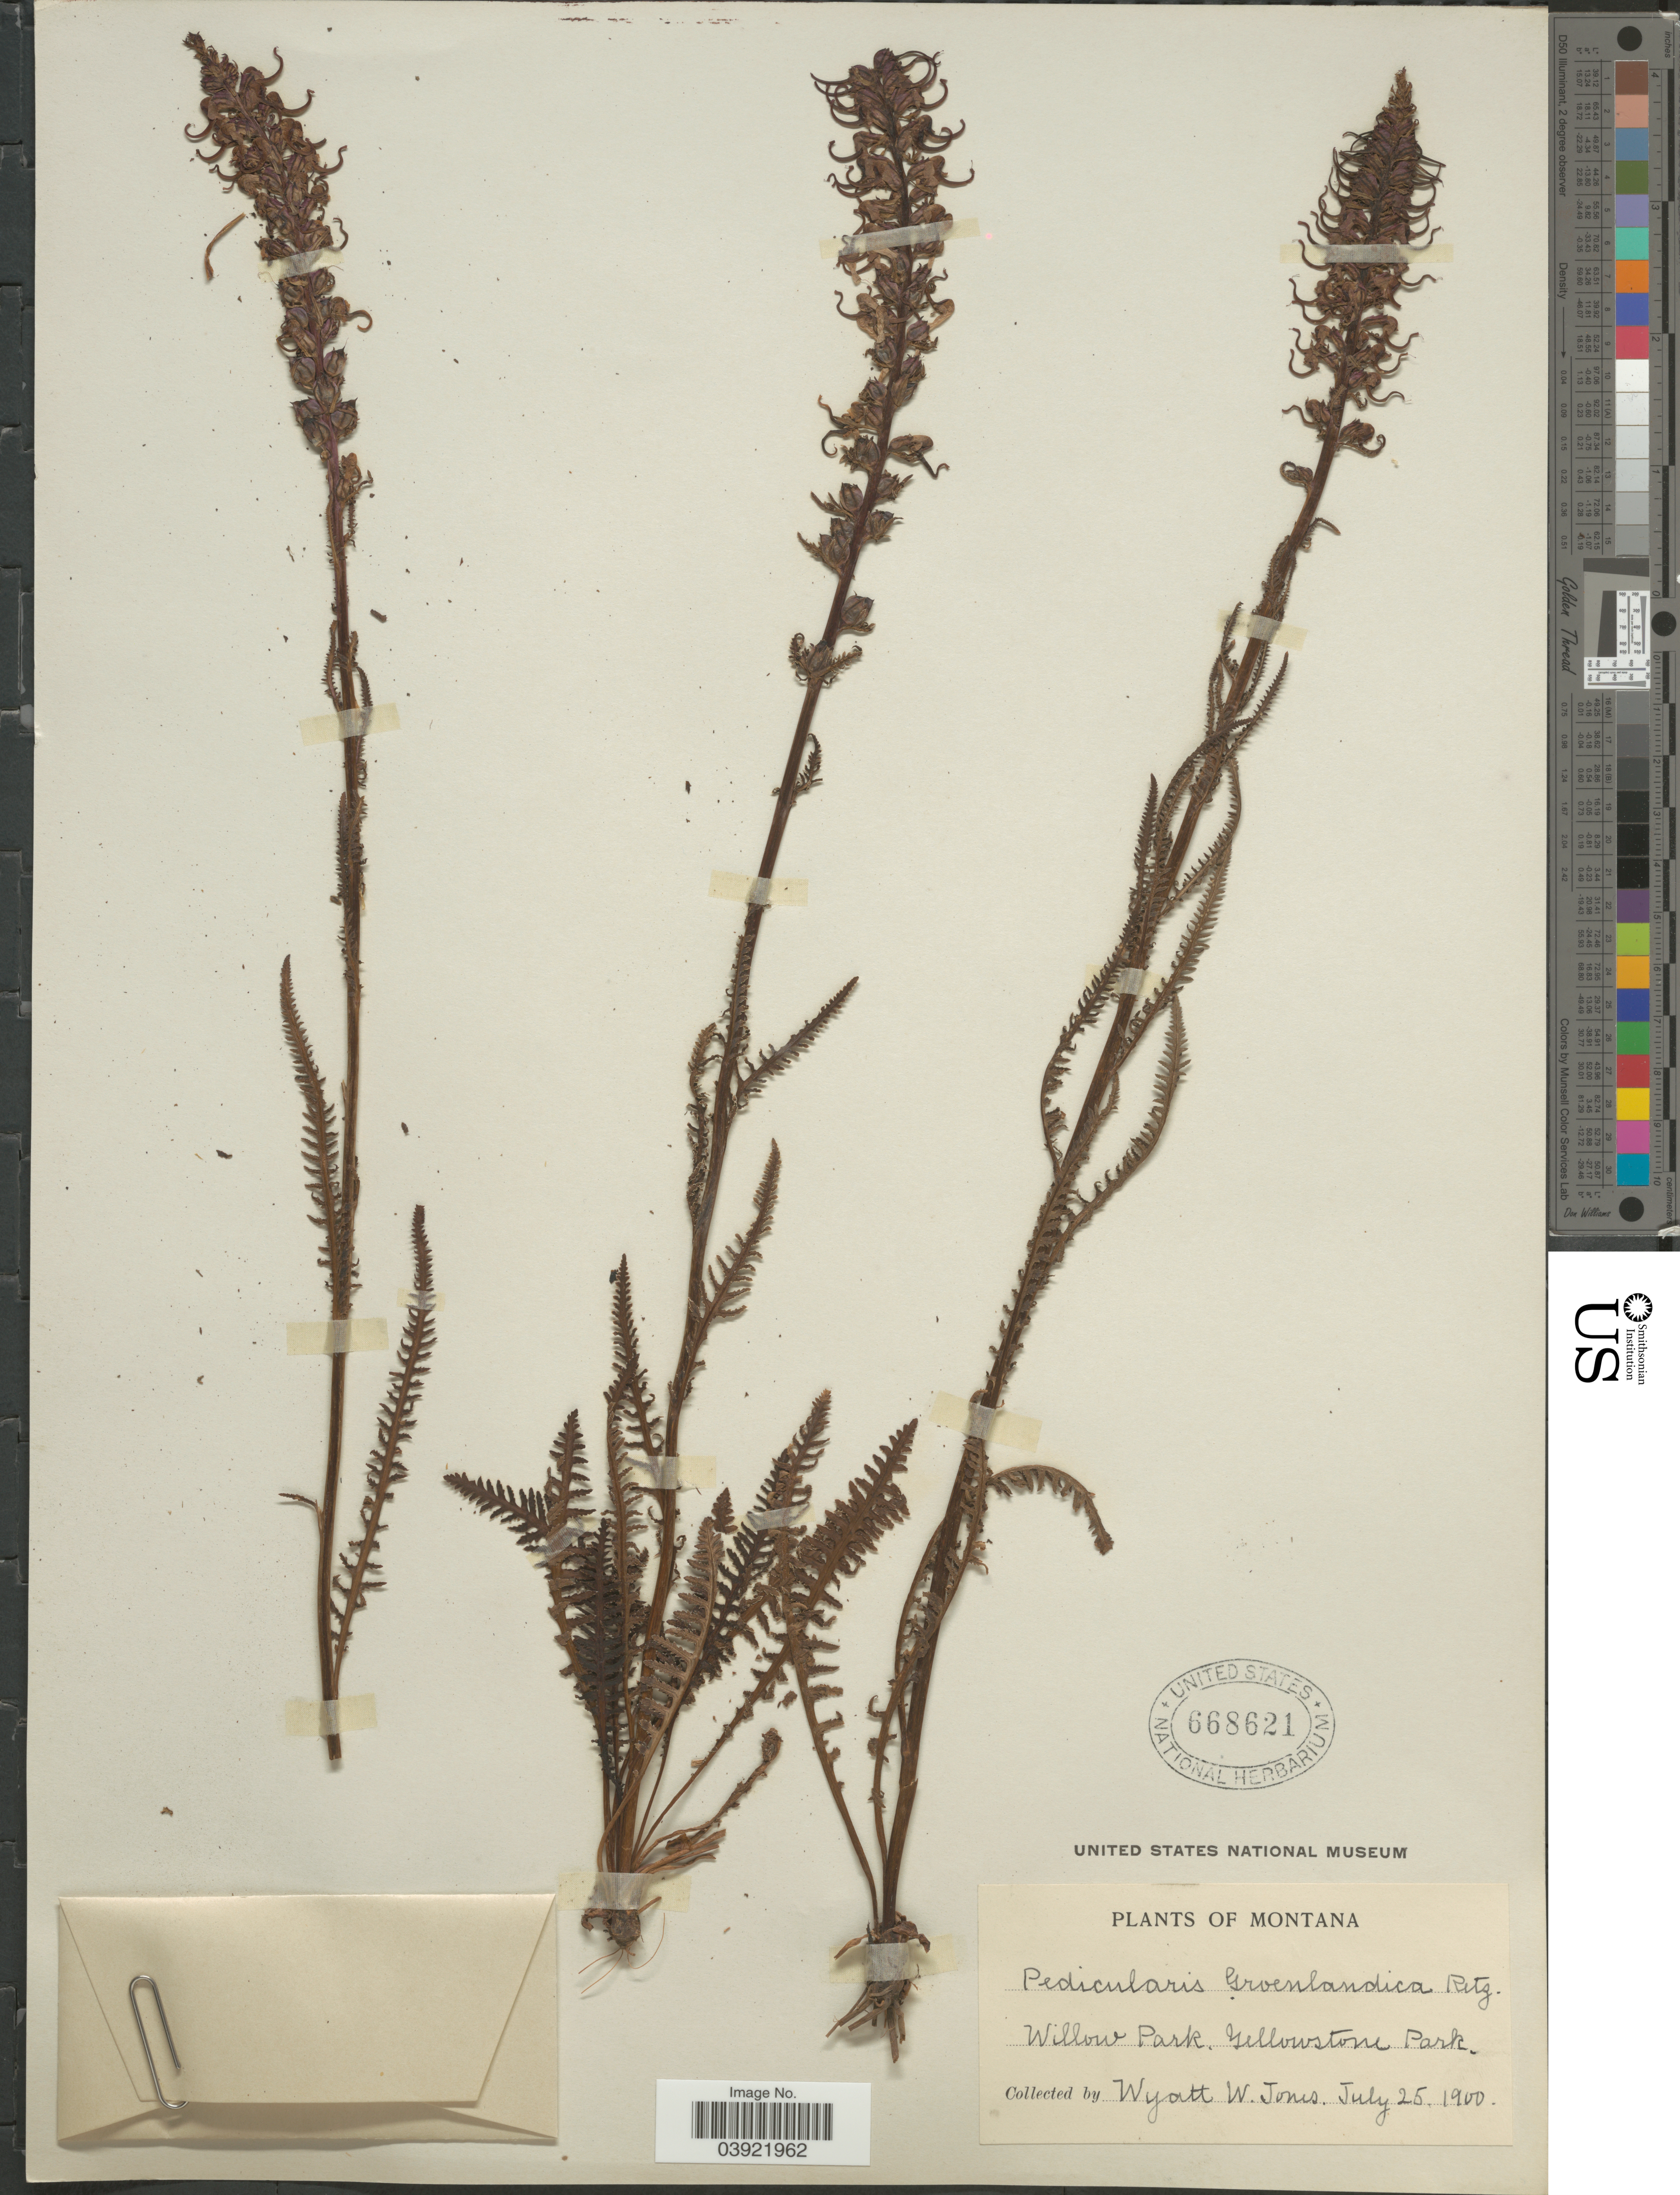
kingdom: Plantae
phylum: Tracheophyta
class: Magnoliopsida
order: Lamiales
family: Orobanchaceae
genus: Pedicularis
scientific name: Pedicularis groenlandica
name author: Retz.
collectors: W. W. Jones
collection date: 1900-07-25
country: United States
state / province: Montana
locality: Willow Park. Yellowstone Park.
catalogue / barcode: US 668621